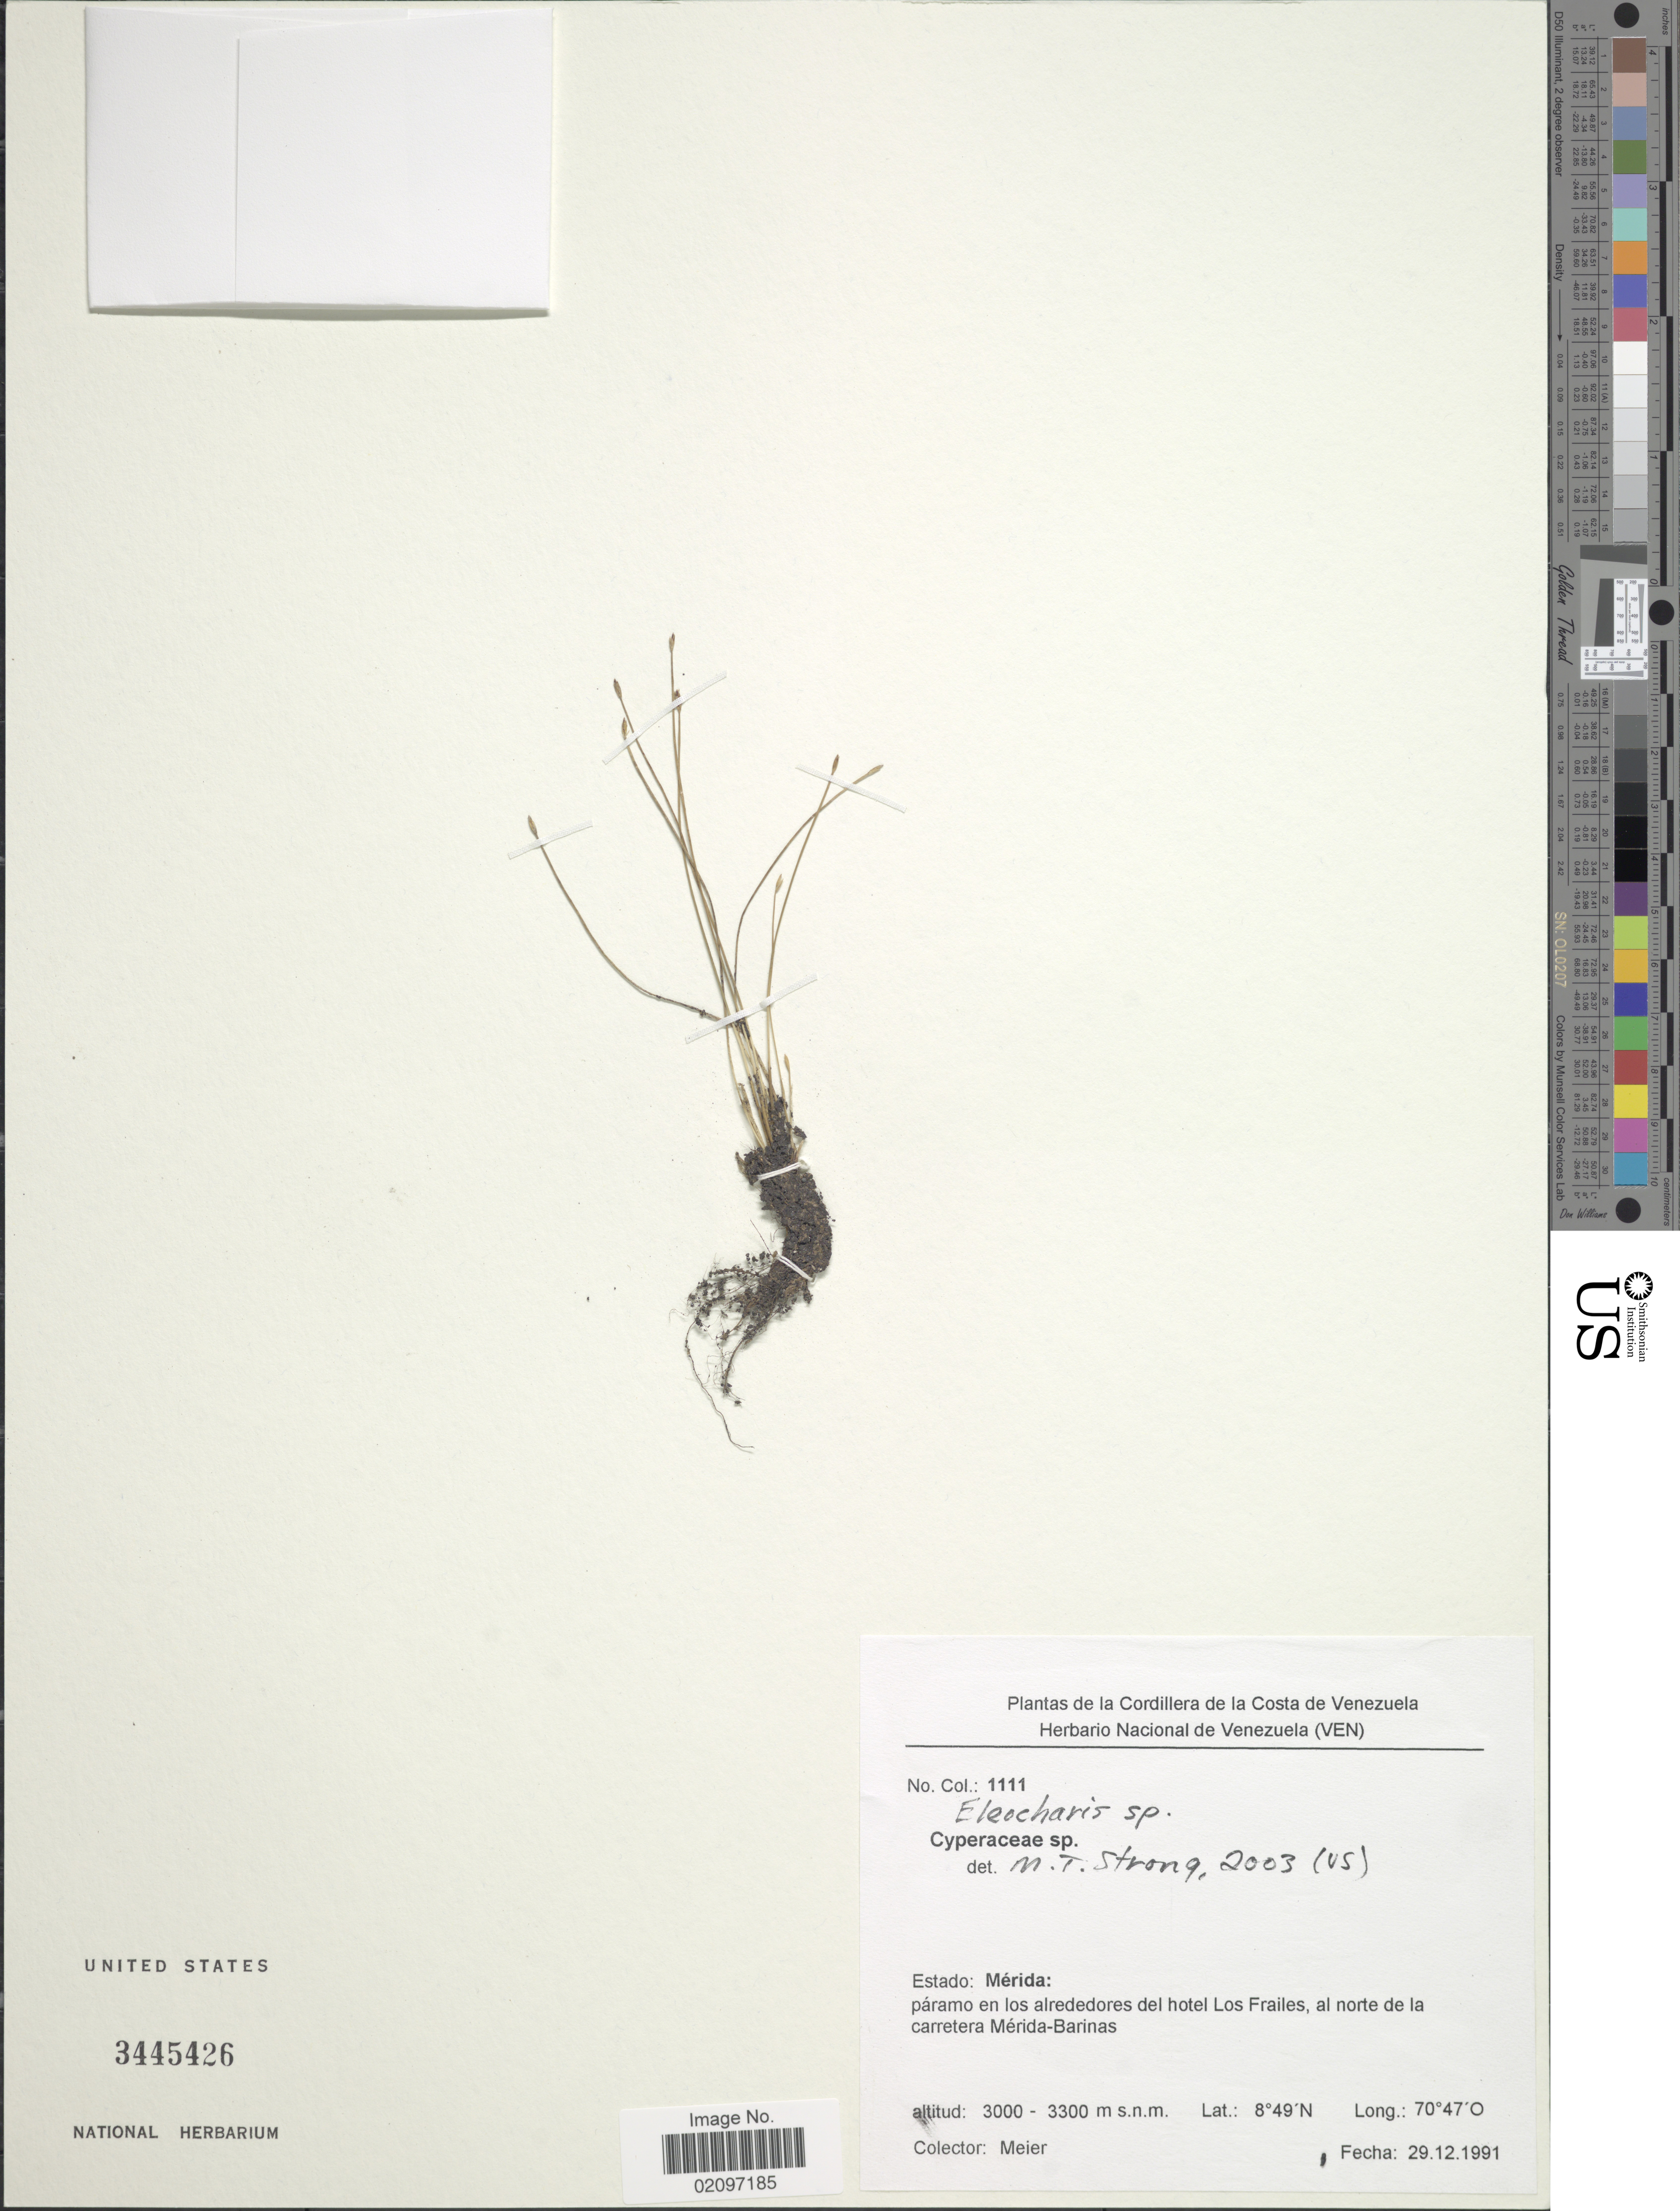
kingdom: Plantae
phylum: Tracheophyta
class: Liliopsida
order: Poales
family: Cyperaceae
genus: Eleocharis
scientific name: Eleocharis sp.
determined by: Strong, Mark T., (BOT), Smithsonian Institution - National Museum of Natural History (UNITED STATES)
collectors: Meier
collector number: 1111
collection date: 1991-12-29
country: Venezuela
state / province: Mérida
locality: Estado: Merida, paramo en los alrededores del hotel Los Frailes, al norte de la carretera Merida-Barinas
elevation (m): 3000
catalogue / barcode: US 3445426